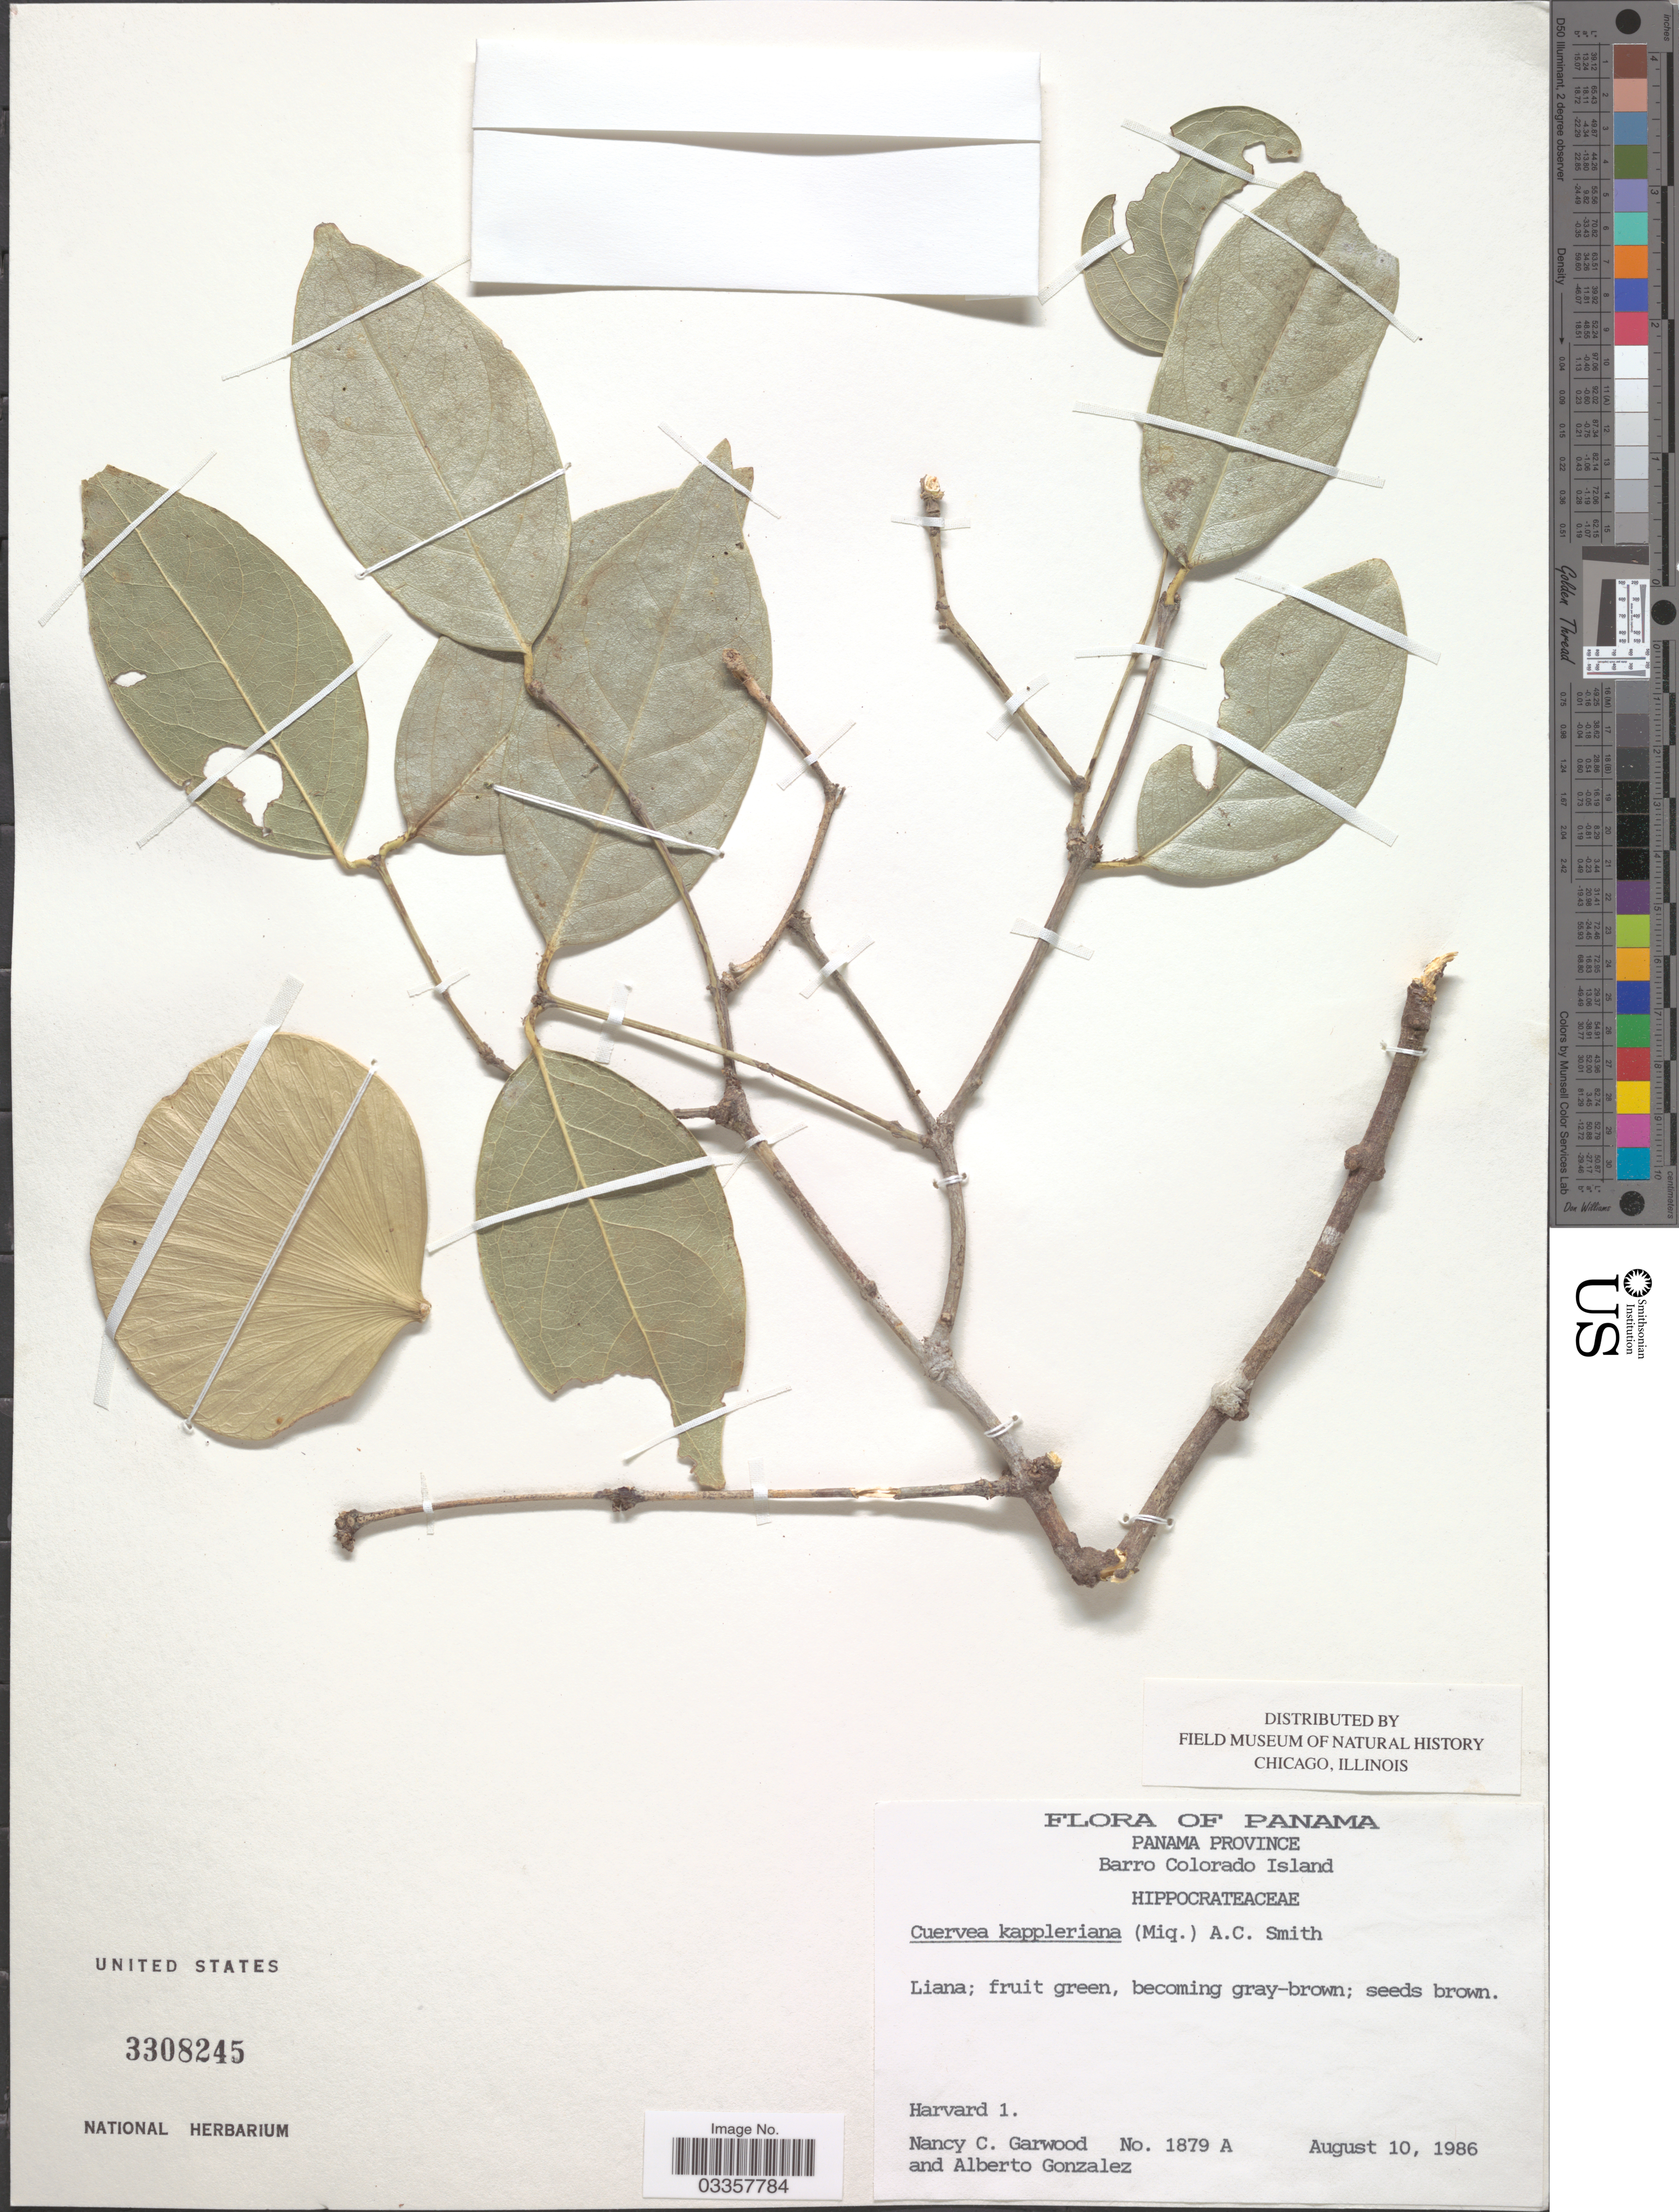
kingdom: Plantae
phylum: Tracheophyta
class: Magnoliopsida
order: Celastrales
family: Celastraceae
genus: Cuervea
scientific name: Cuervea kappleriana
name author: (Miq.) A.C. Sm.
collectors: N. C. Garwood & A. C. González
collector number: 1879 A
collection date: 1986-08-10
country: Panama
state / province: Panamá Oeste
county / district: Canal Zone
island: Barro Colorado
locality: Barro Colorado Island. Harvard 1 [unsure placement].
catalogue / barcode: US 3308245